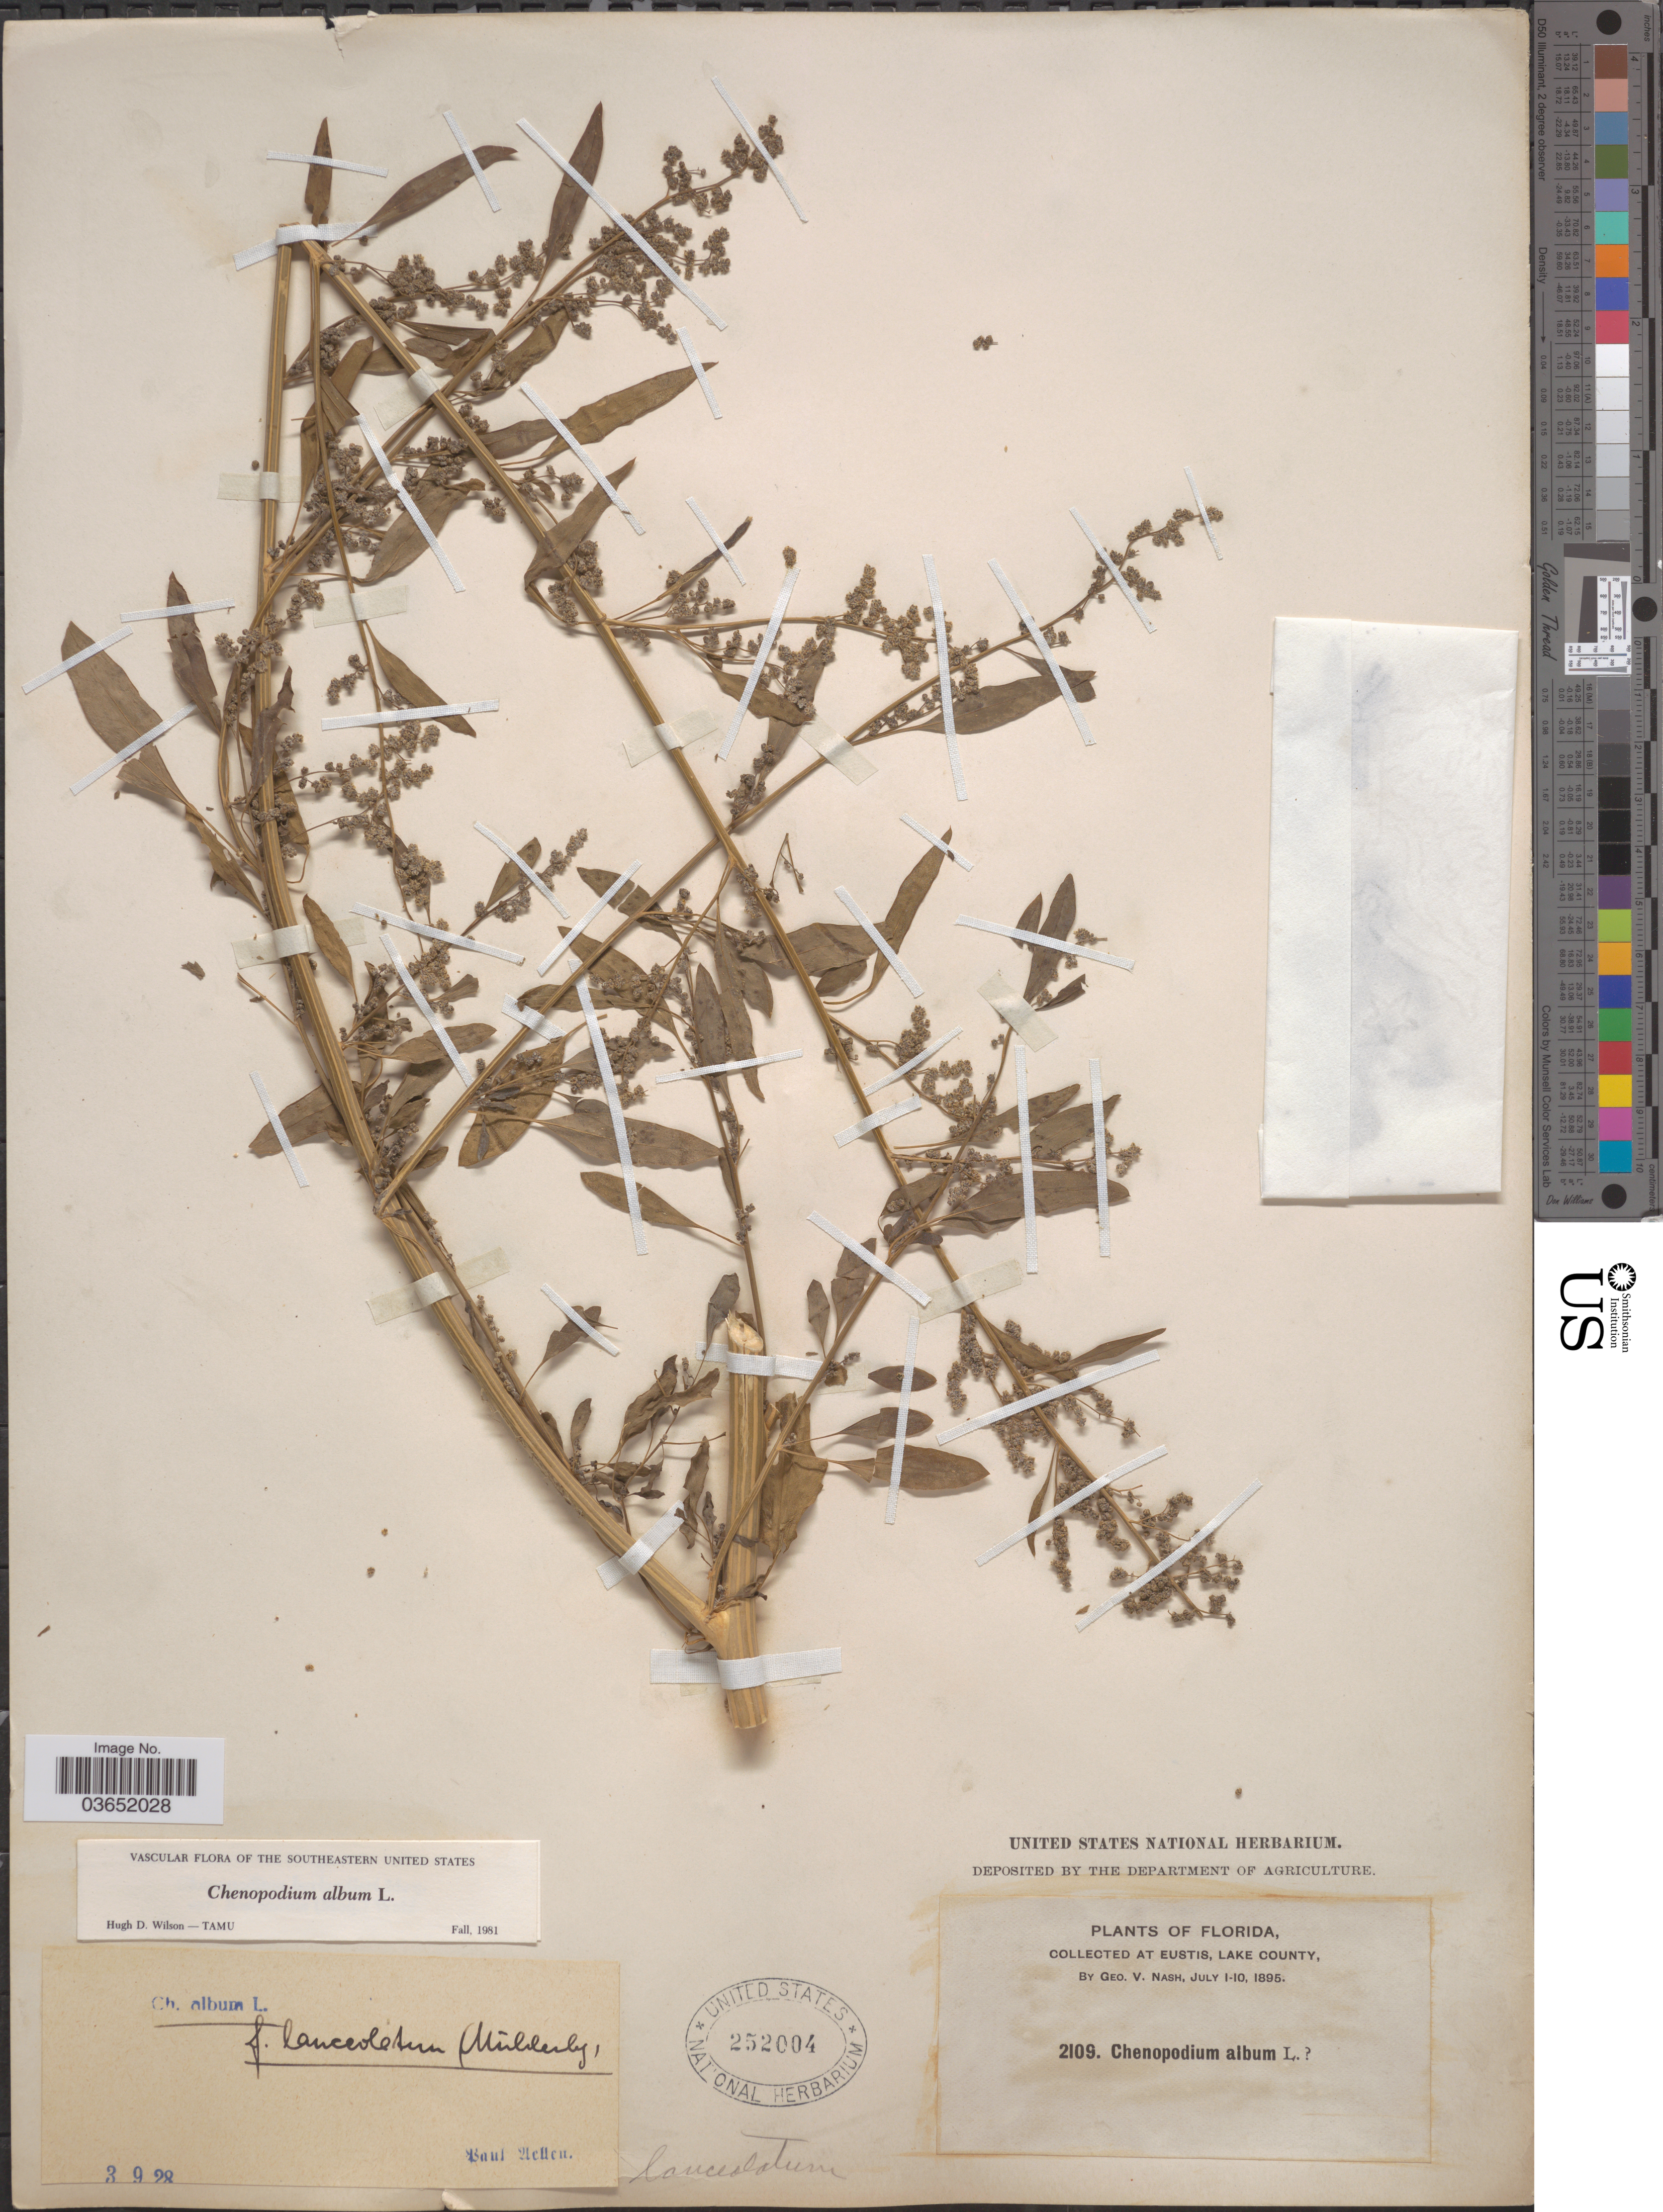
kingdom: Plantae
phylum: Tracheophyta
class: Magnoliopsida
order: Caryophyllales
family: Amaranthaceae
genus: Chenopodium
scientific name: Chenopodium album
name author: L.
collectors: G. V. Nash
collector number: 2109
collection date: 1895-07-01/1895-07-10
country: United States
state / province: Florida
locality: At Eustis, Lake County.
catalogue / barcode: US 252004